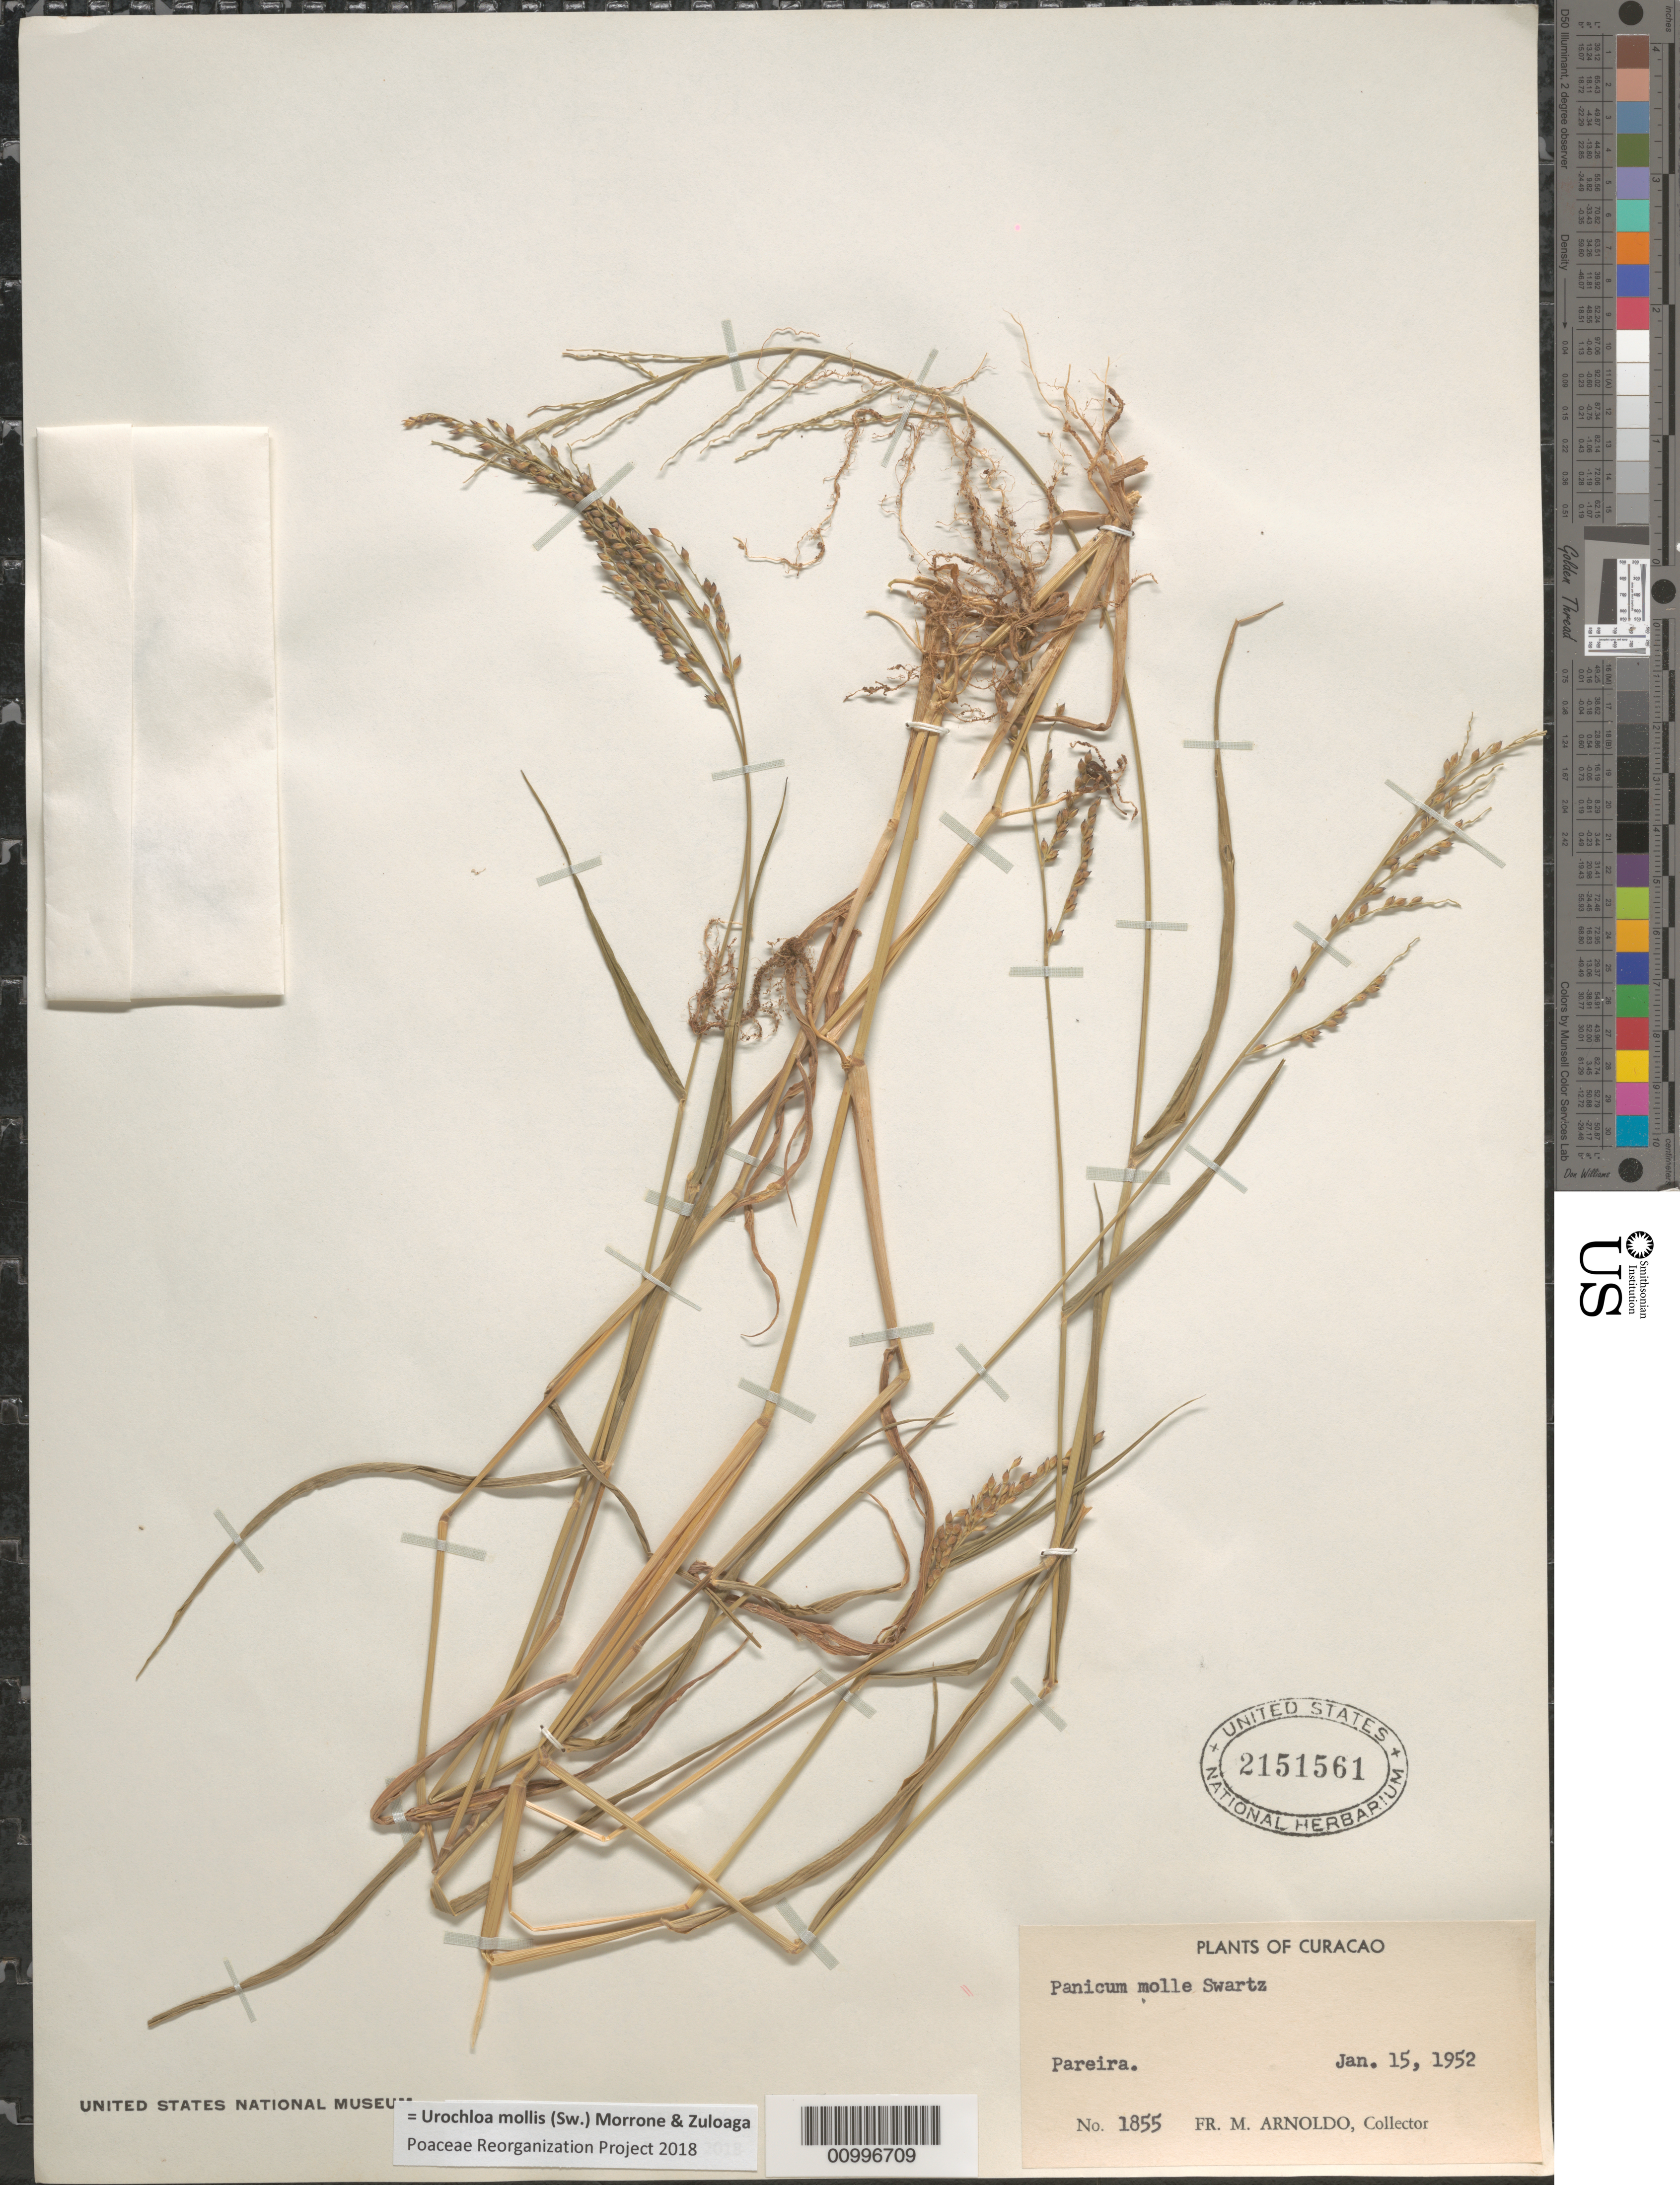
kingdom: Plantae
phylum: Tracheophyta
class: Liliopsida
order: Poales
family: Poaceae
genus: Brachiaria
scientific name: Brachiaria mollis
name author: (Sw.) Parodi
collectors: N. Arnoldo-Broeders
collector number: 1855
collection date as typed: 15 Jan 1952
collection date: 1952-01-15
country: Curaçao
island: Curaçao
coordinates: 0 N, 0 E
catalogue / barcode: US 2151561